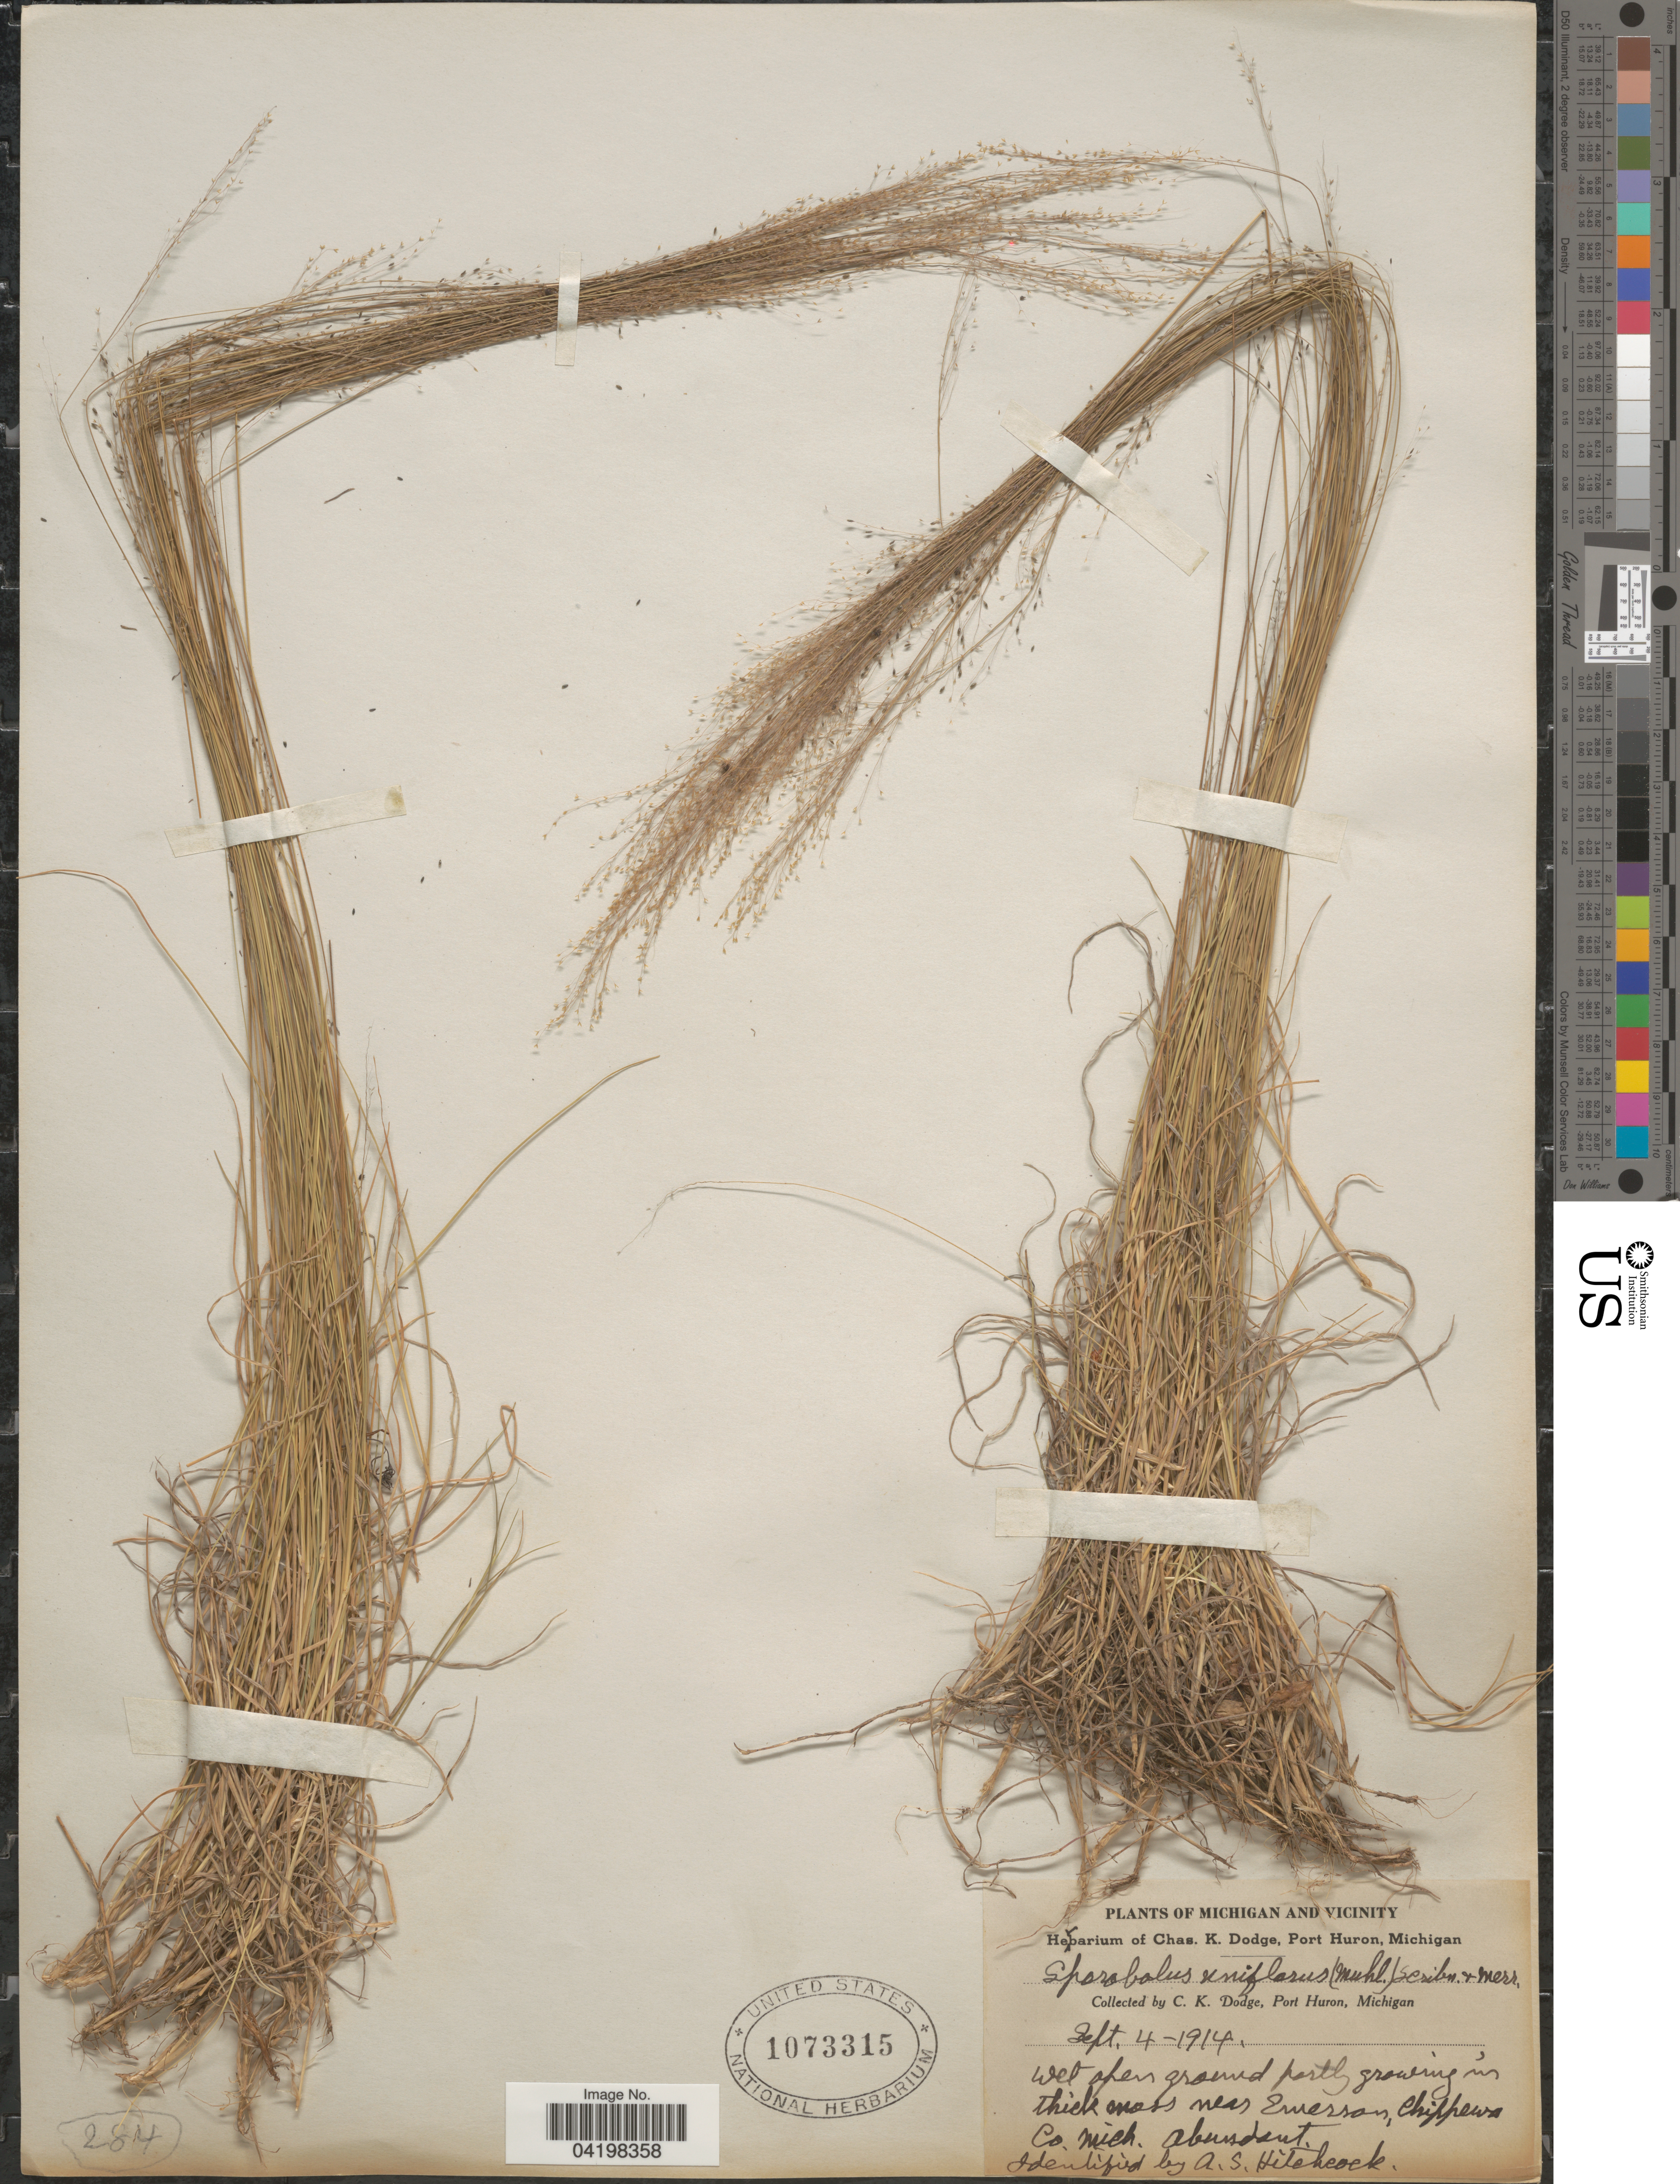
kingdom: Plantae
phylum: Tracheophyta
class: Liliopsida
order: Poales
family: Poaceae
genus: Muhlenbergia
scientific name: Muhlenbergia uniflora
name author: (Muhl.) Fernald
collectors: C. Dodge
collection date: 1914-09-04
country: United States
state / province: Michigan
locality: Michigan and Vicinity. In thick moss near Emerson, Chippewa Co.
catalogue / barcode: US 1073315